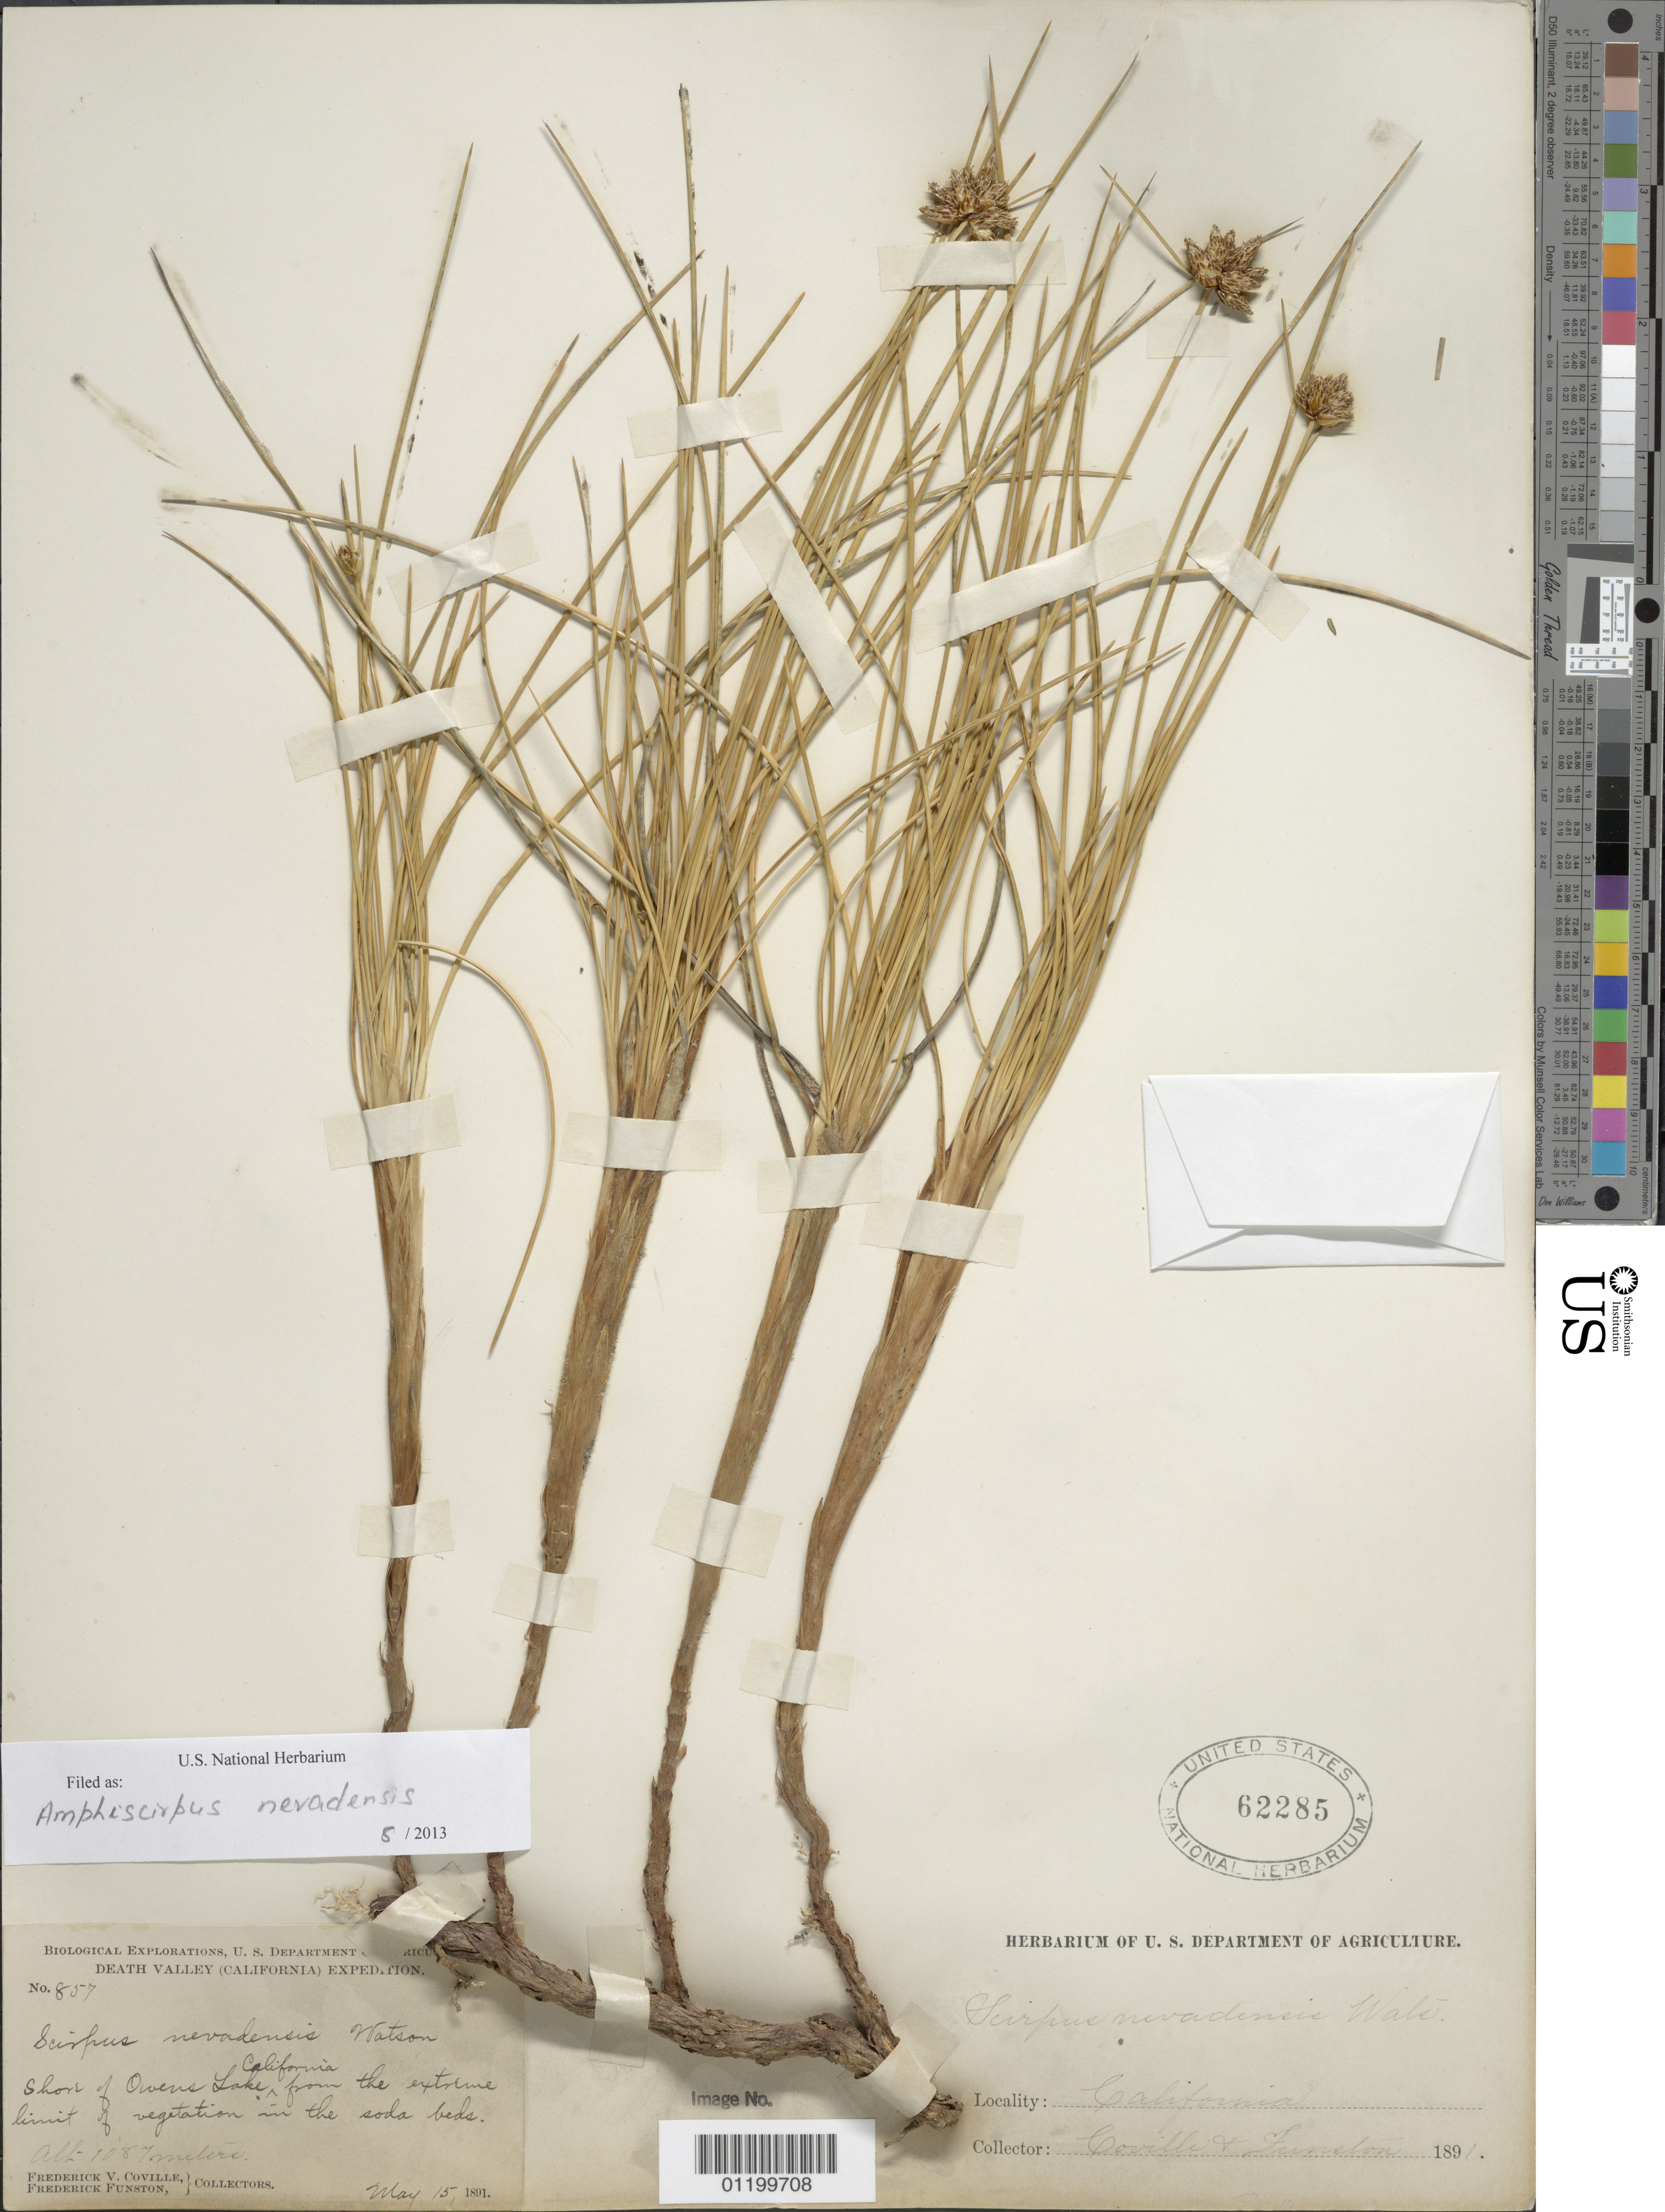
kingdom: Plantae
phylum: Tracheophyta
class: Liliopsida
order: Poales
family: Cyperaceae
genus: Amphiscirpus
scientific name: Amphiscirpus nevadensis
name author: (S. Watson) Oteng-Yeb.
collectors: F. V. Coville & F. Funston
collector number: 857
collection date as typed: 15 May 1891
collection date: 1891-05-15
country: United States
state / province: California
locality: Shore of Owens Lake.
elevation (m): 1087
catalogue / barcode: US 62285